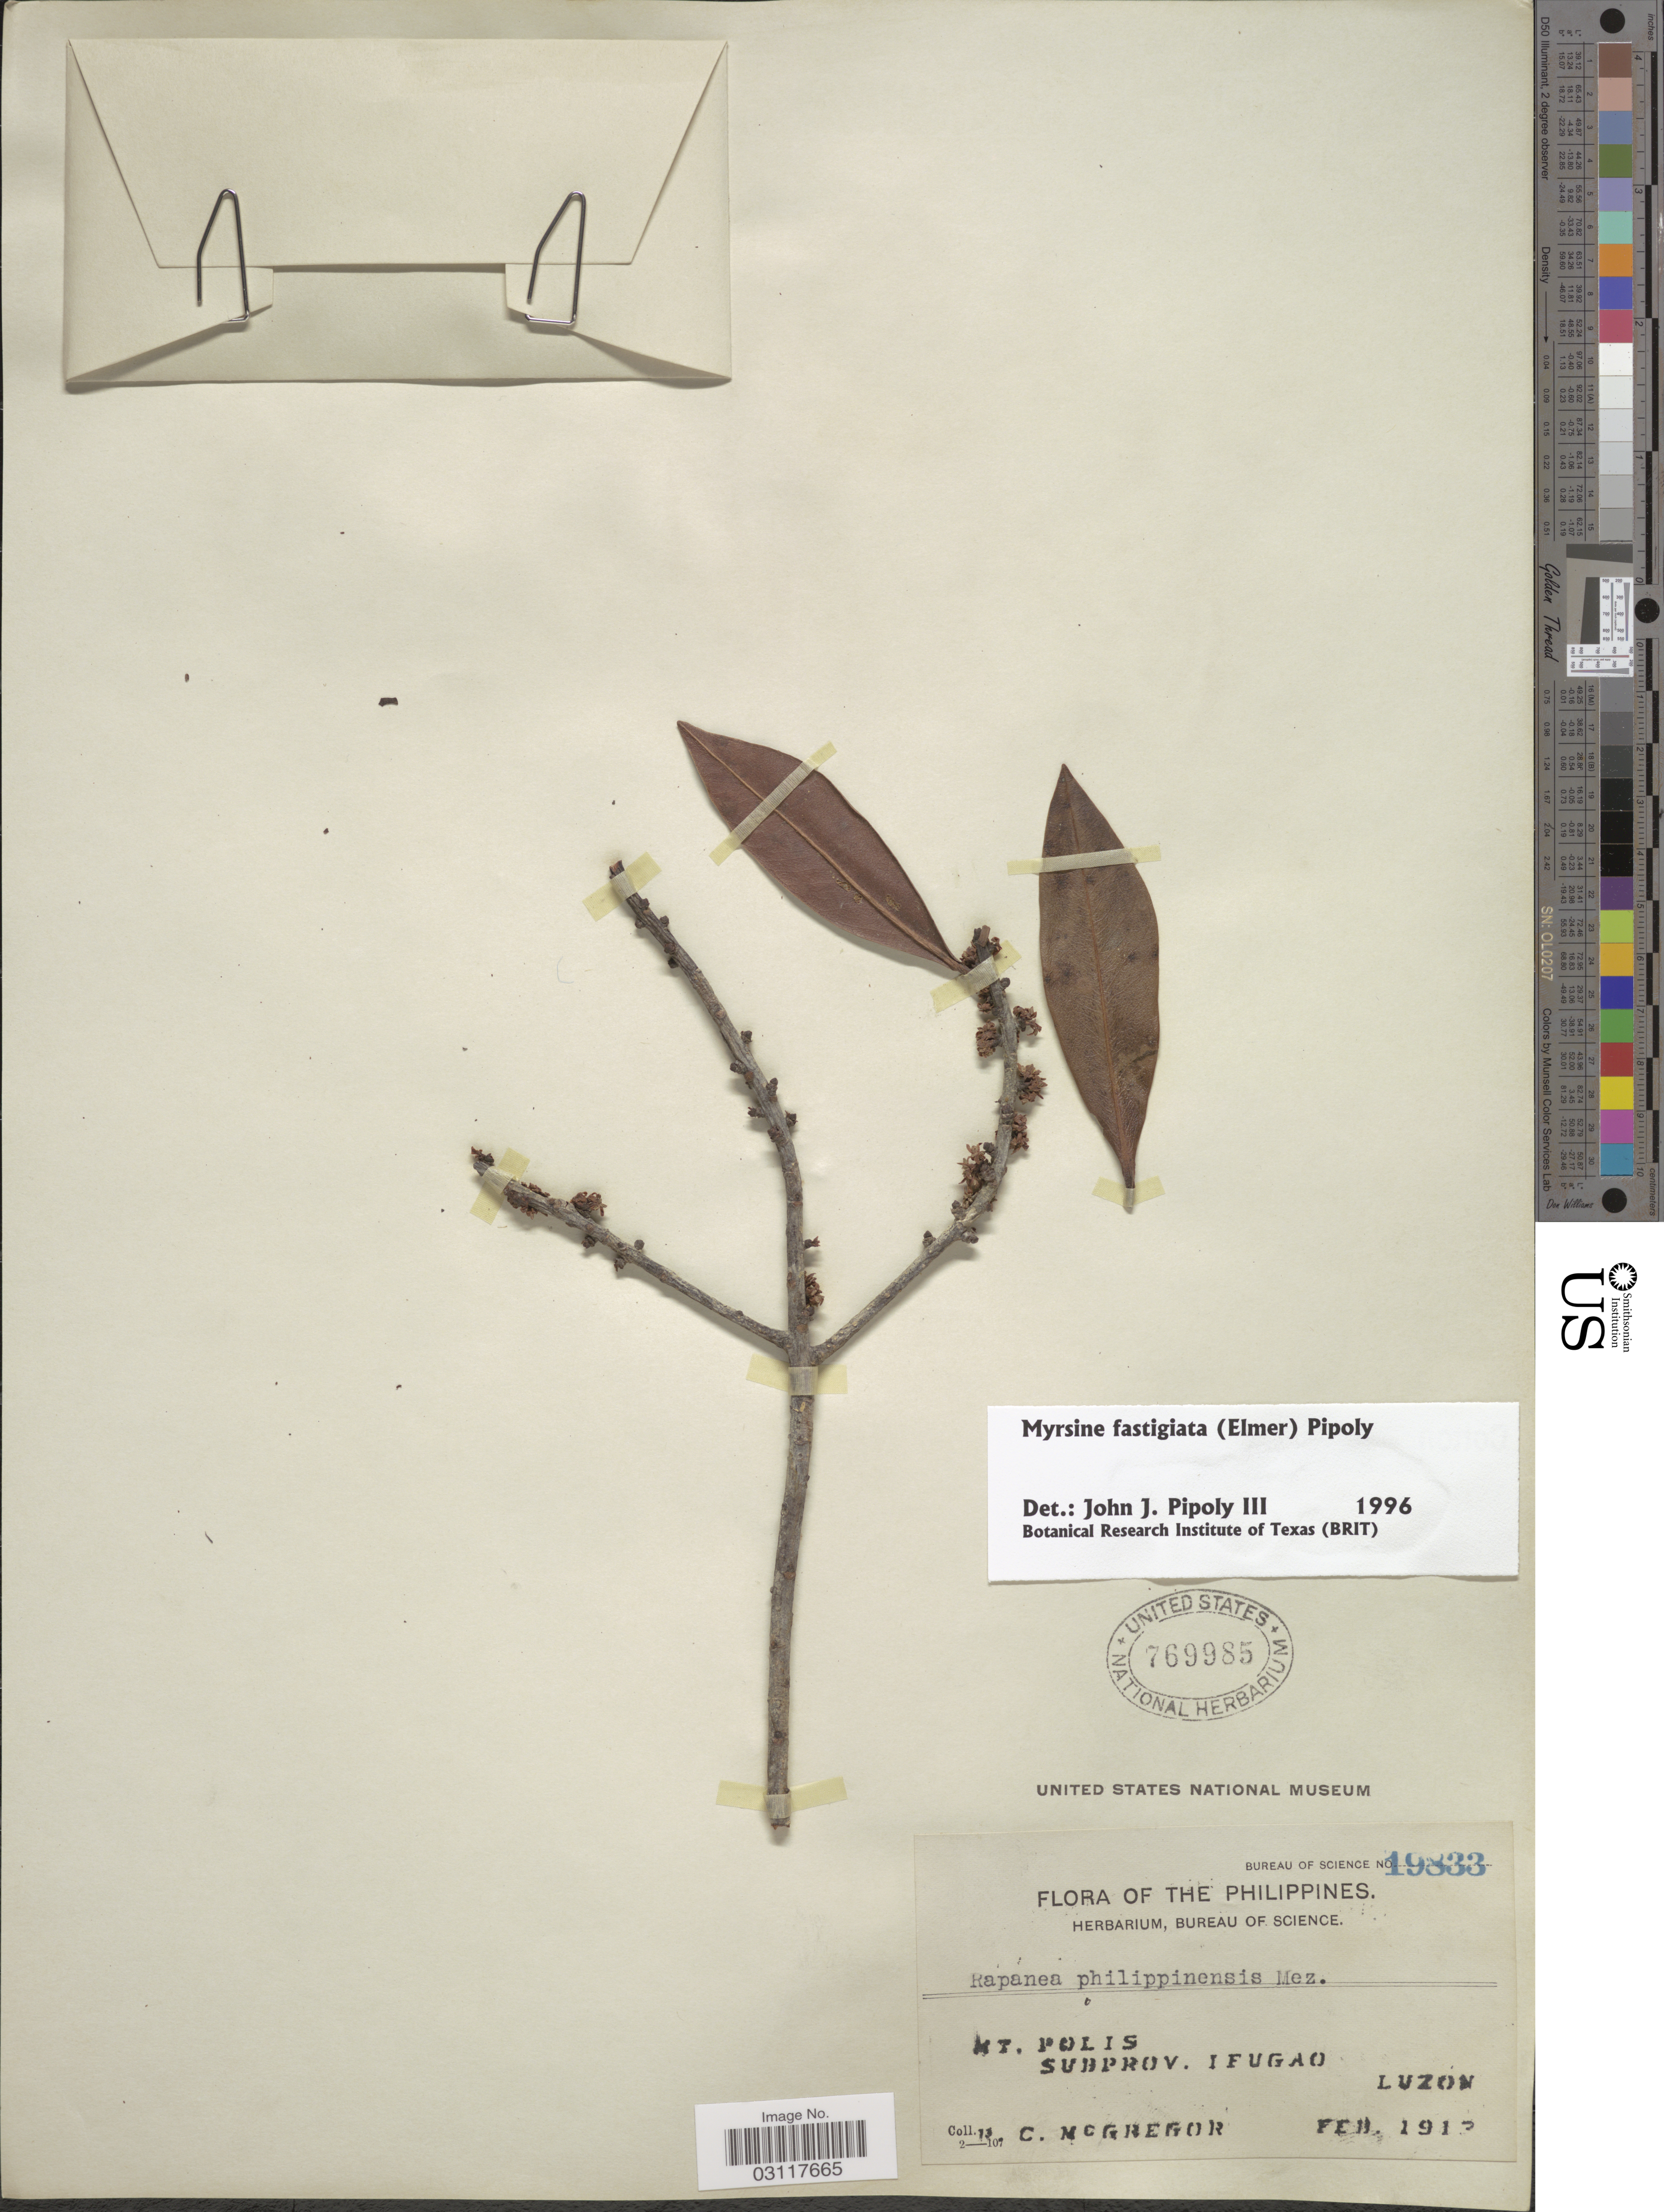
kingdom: Plantae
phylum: Tracheophyta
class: Magnoliopsida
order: Ericales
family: Primulaceae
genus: Myrsine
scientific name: Myrsine fastigiata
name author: (Elmer) Pipoly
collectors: R. C. McGregor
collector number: Bureau of Science 19833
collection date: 1913-02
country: Philippines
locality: Mt. Polis, Subprov. Ifugao, Luzon.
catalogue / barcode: US 769985